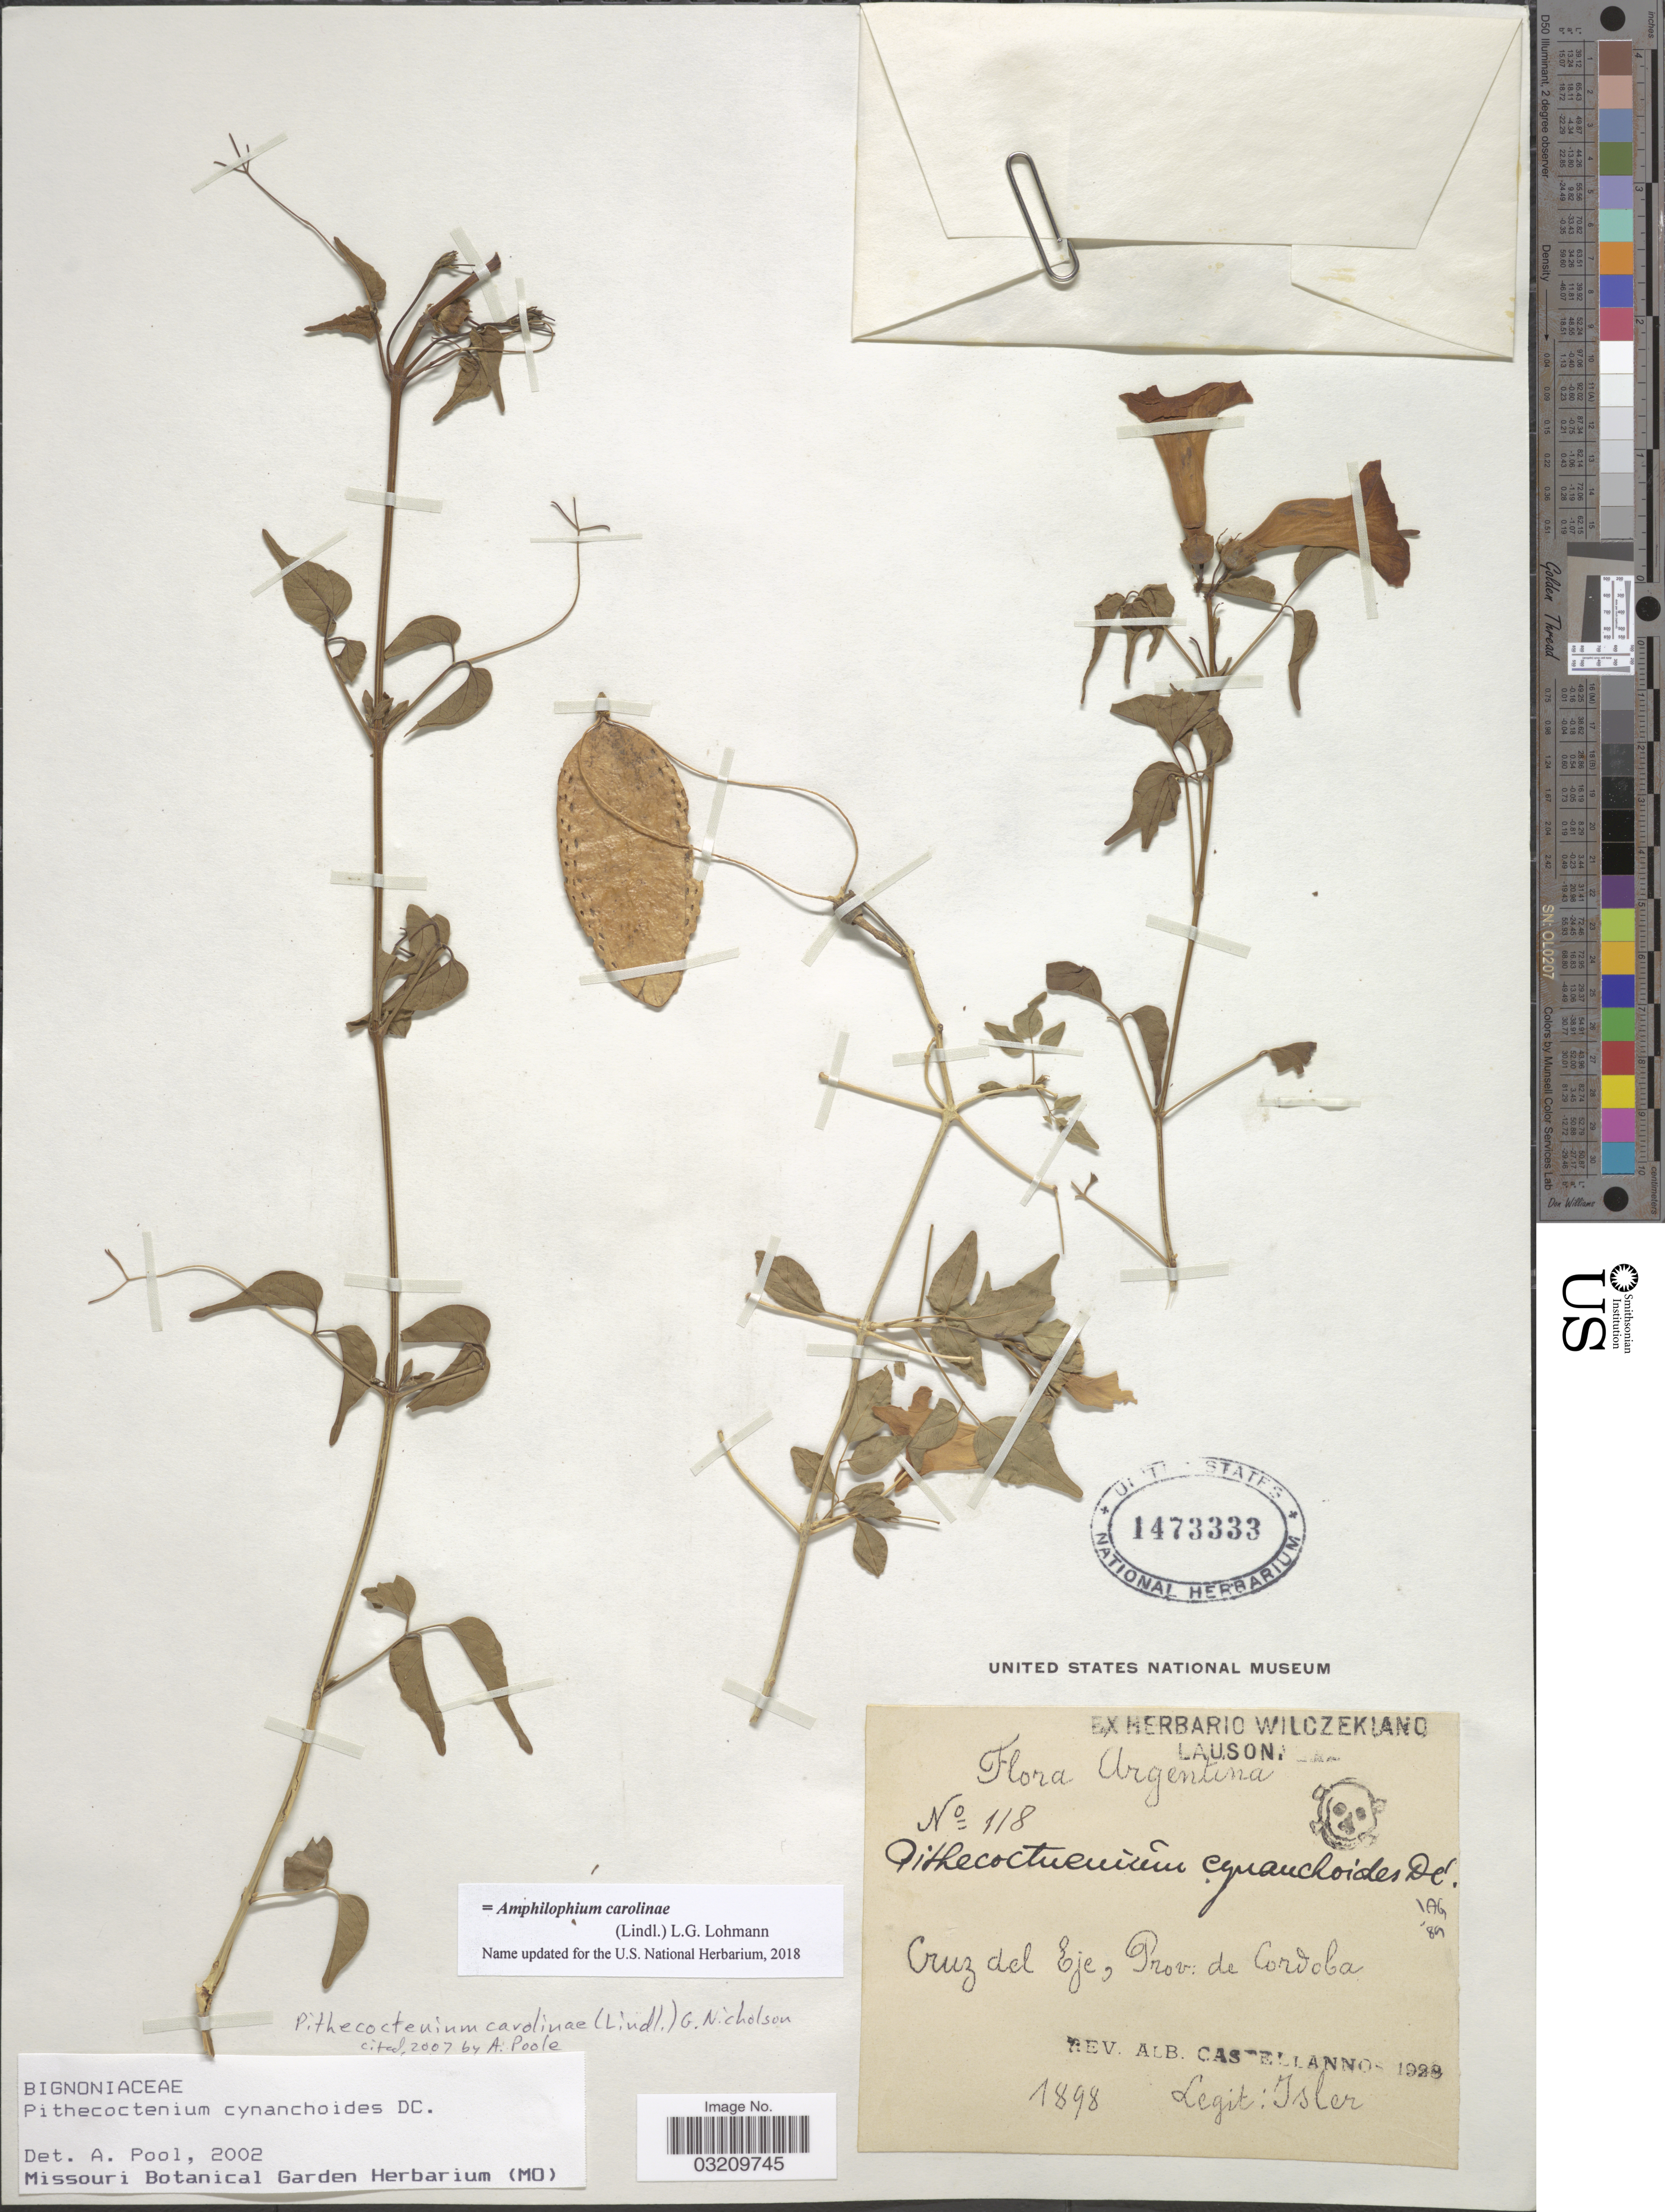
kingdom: Plantae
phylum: Tracheophyta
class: Magnoliopsida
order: Lamiales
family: Bignoniaceae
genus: Amphilophium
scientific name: Amphilophium carolinae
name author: (Lindl.) L.G. Lohmann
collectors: -. Isler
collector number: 118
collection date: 1898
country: Argentina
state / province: Cordoba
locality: Cruz del Eje.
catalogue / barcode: US 1473333